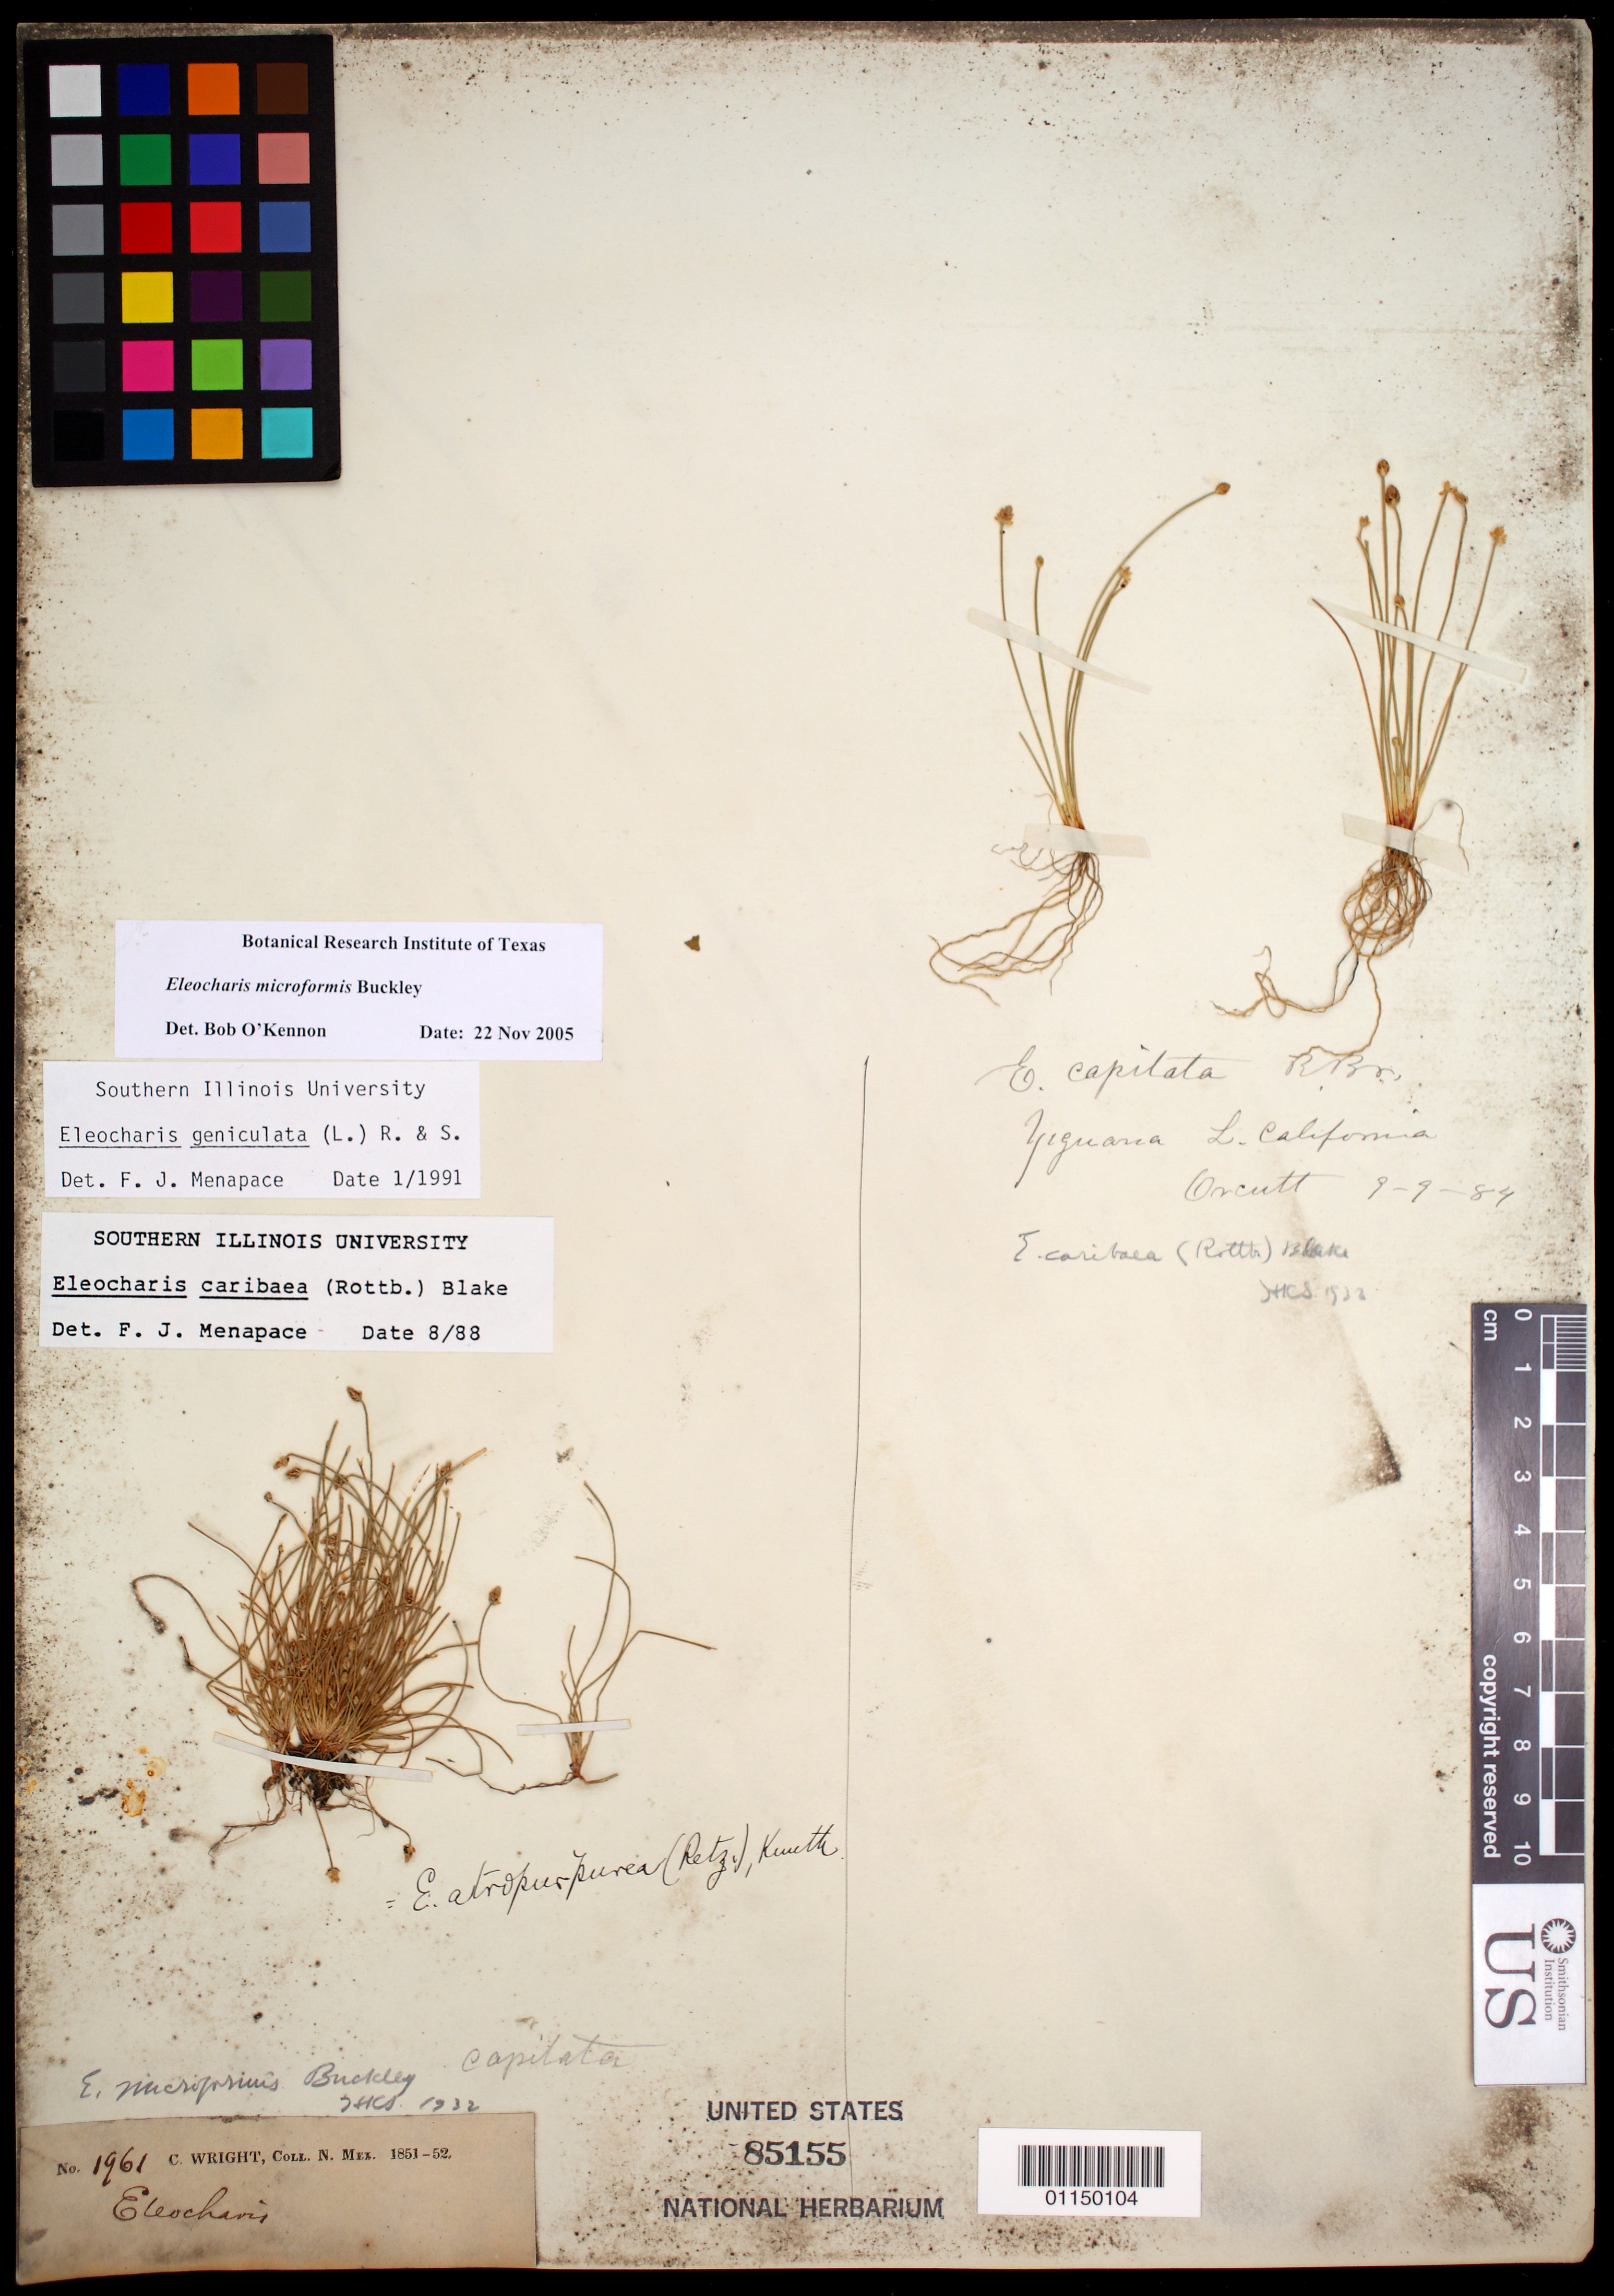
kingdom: Plantae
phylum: Tracheophyta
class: Liliopsida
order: Poales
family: Cyperaceae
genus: Eleocharis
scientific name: Eleocharis microformis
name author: Buckley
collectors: C. Wright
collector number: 1961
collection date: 1851/1852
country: United States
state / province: New Mexico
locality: "N. Mex." [=northern Mexico or New Mexico? either way possibly referring to present-day Arizona or Texas]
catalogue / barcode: US 85155